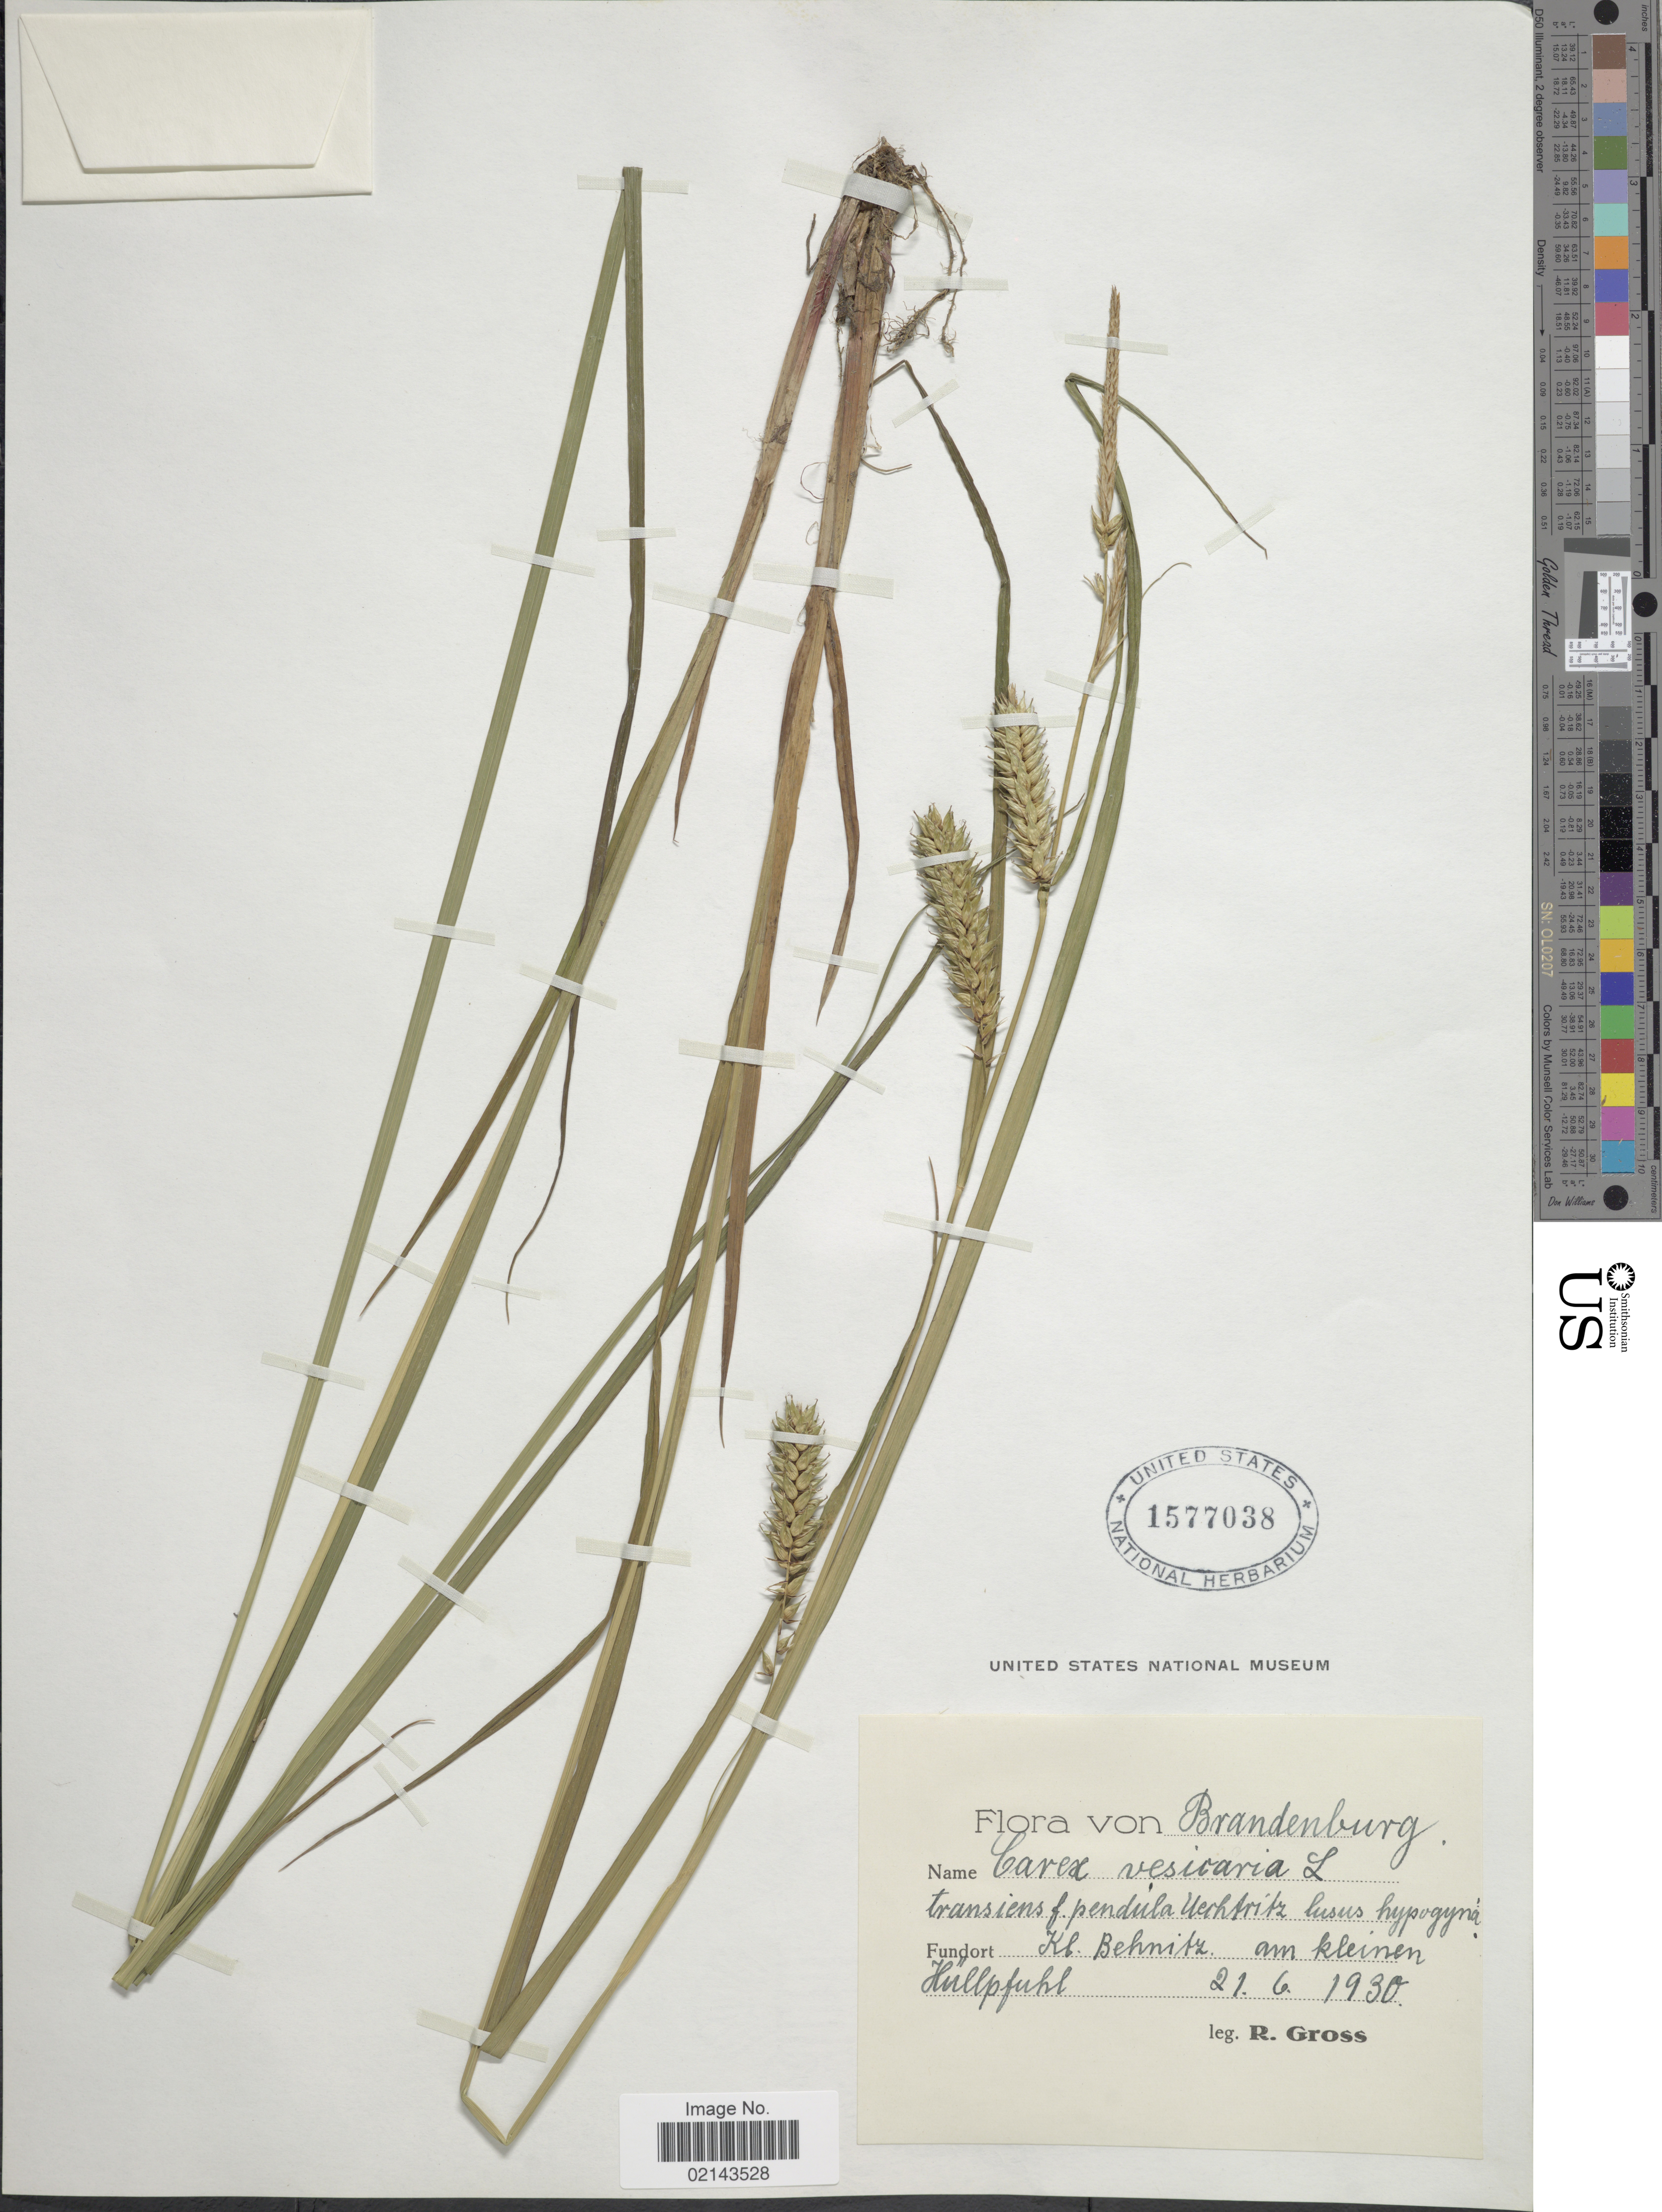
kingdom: Plantae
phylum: Tracheophyta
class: Liliopsida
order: Poales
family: Cyperaceae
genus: Carex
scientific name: Carex vesicaria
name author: L.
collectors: R. Gross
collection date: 1930-06-21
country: Germany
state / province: Brandenburg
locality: Kl Behnitz am kleinen Hüllpfuhl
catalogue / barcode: US 1577038